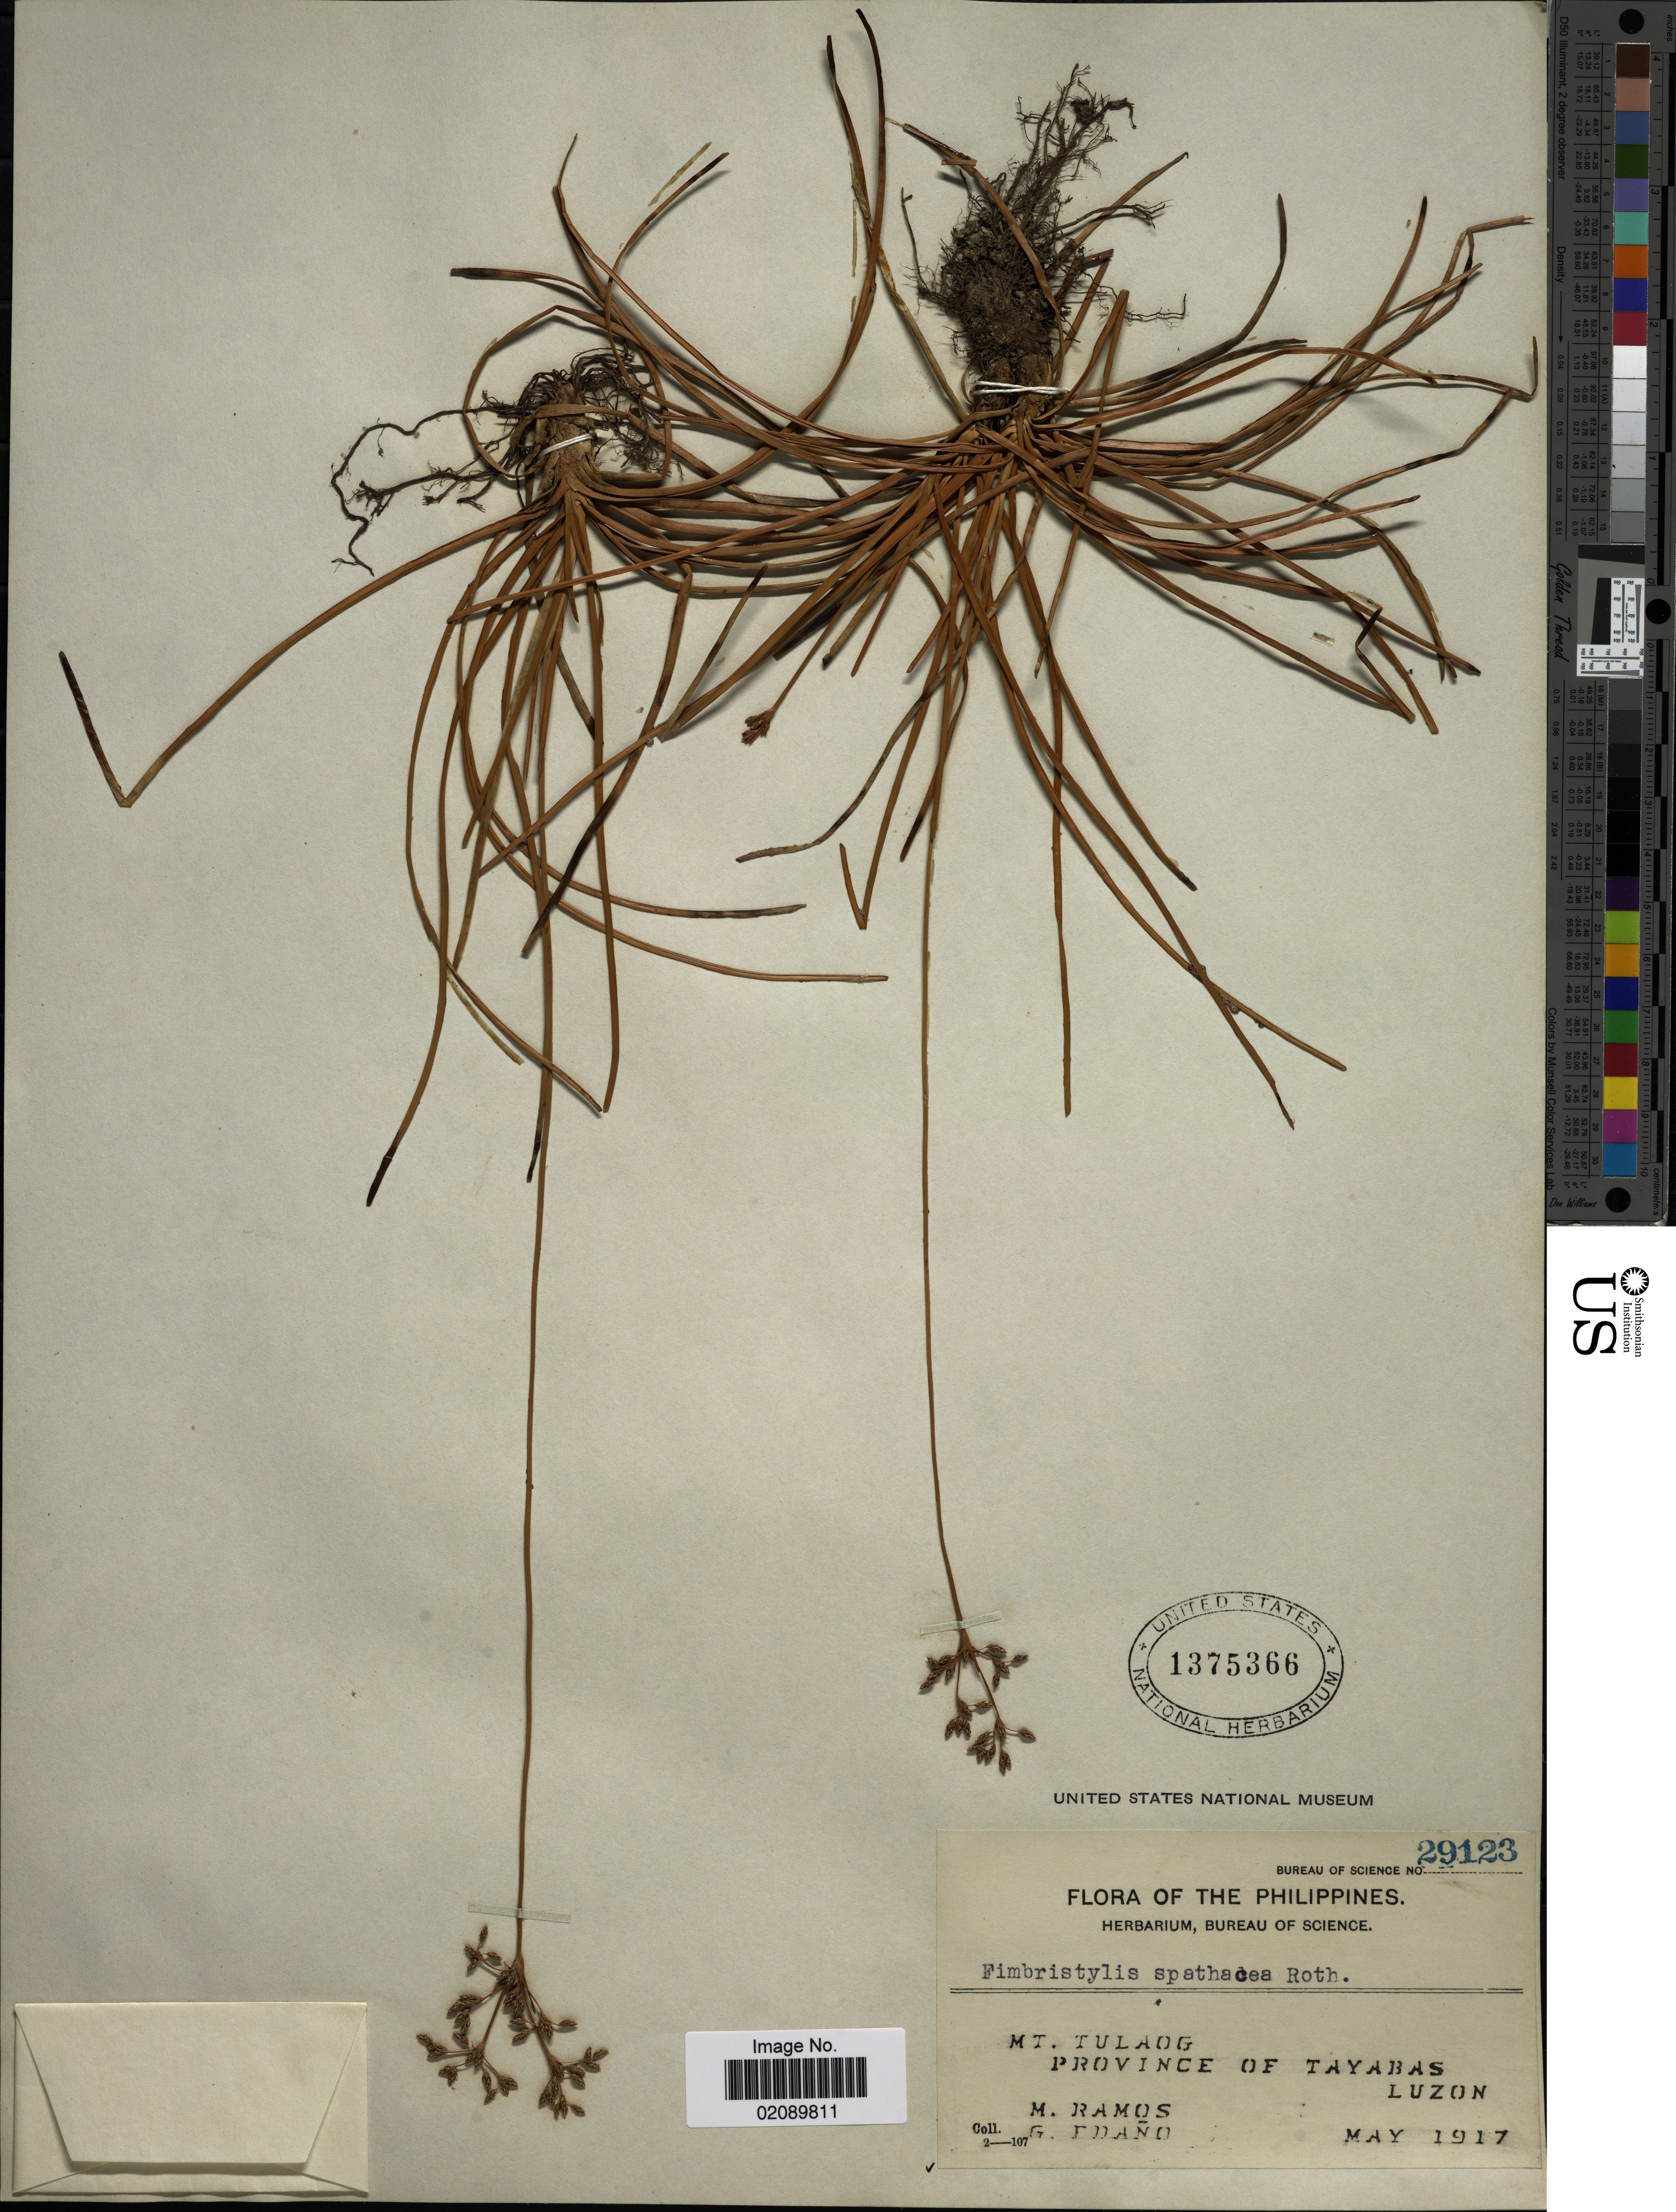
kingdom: Plantae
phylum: Tracheophyta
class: Liliopsida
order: Poales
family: Cyperaceae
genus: Fimbristylis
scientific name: Fimbristylis cymosa subsp. spathacea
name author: (Roth) T. Koyama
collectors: M. Ramos & G. Edaño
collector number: Bureau of Science 29123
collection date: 1917-05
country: Philippines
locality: Mt. Tulaog. Province of Tayabas. Luzon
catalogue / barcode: US 1375366